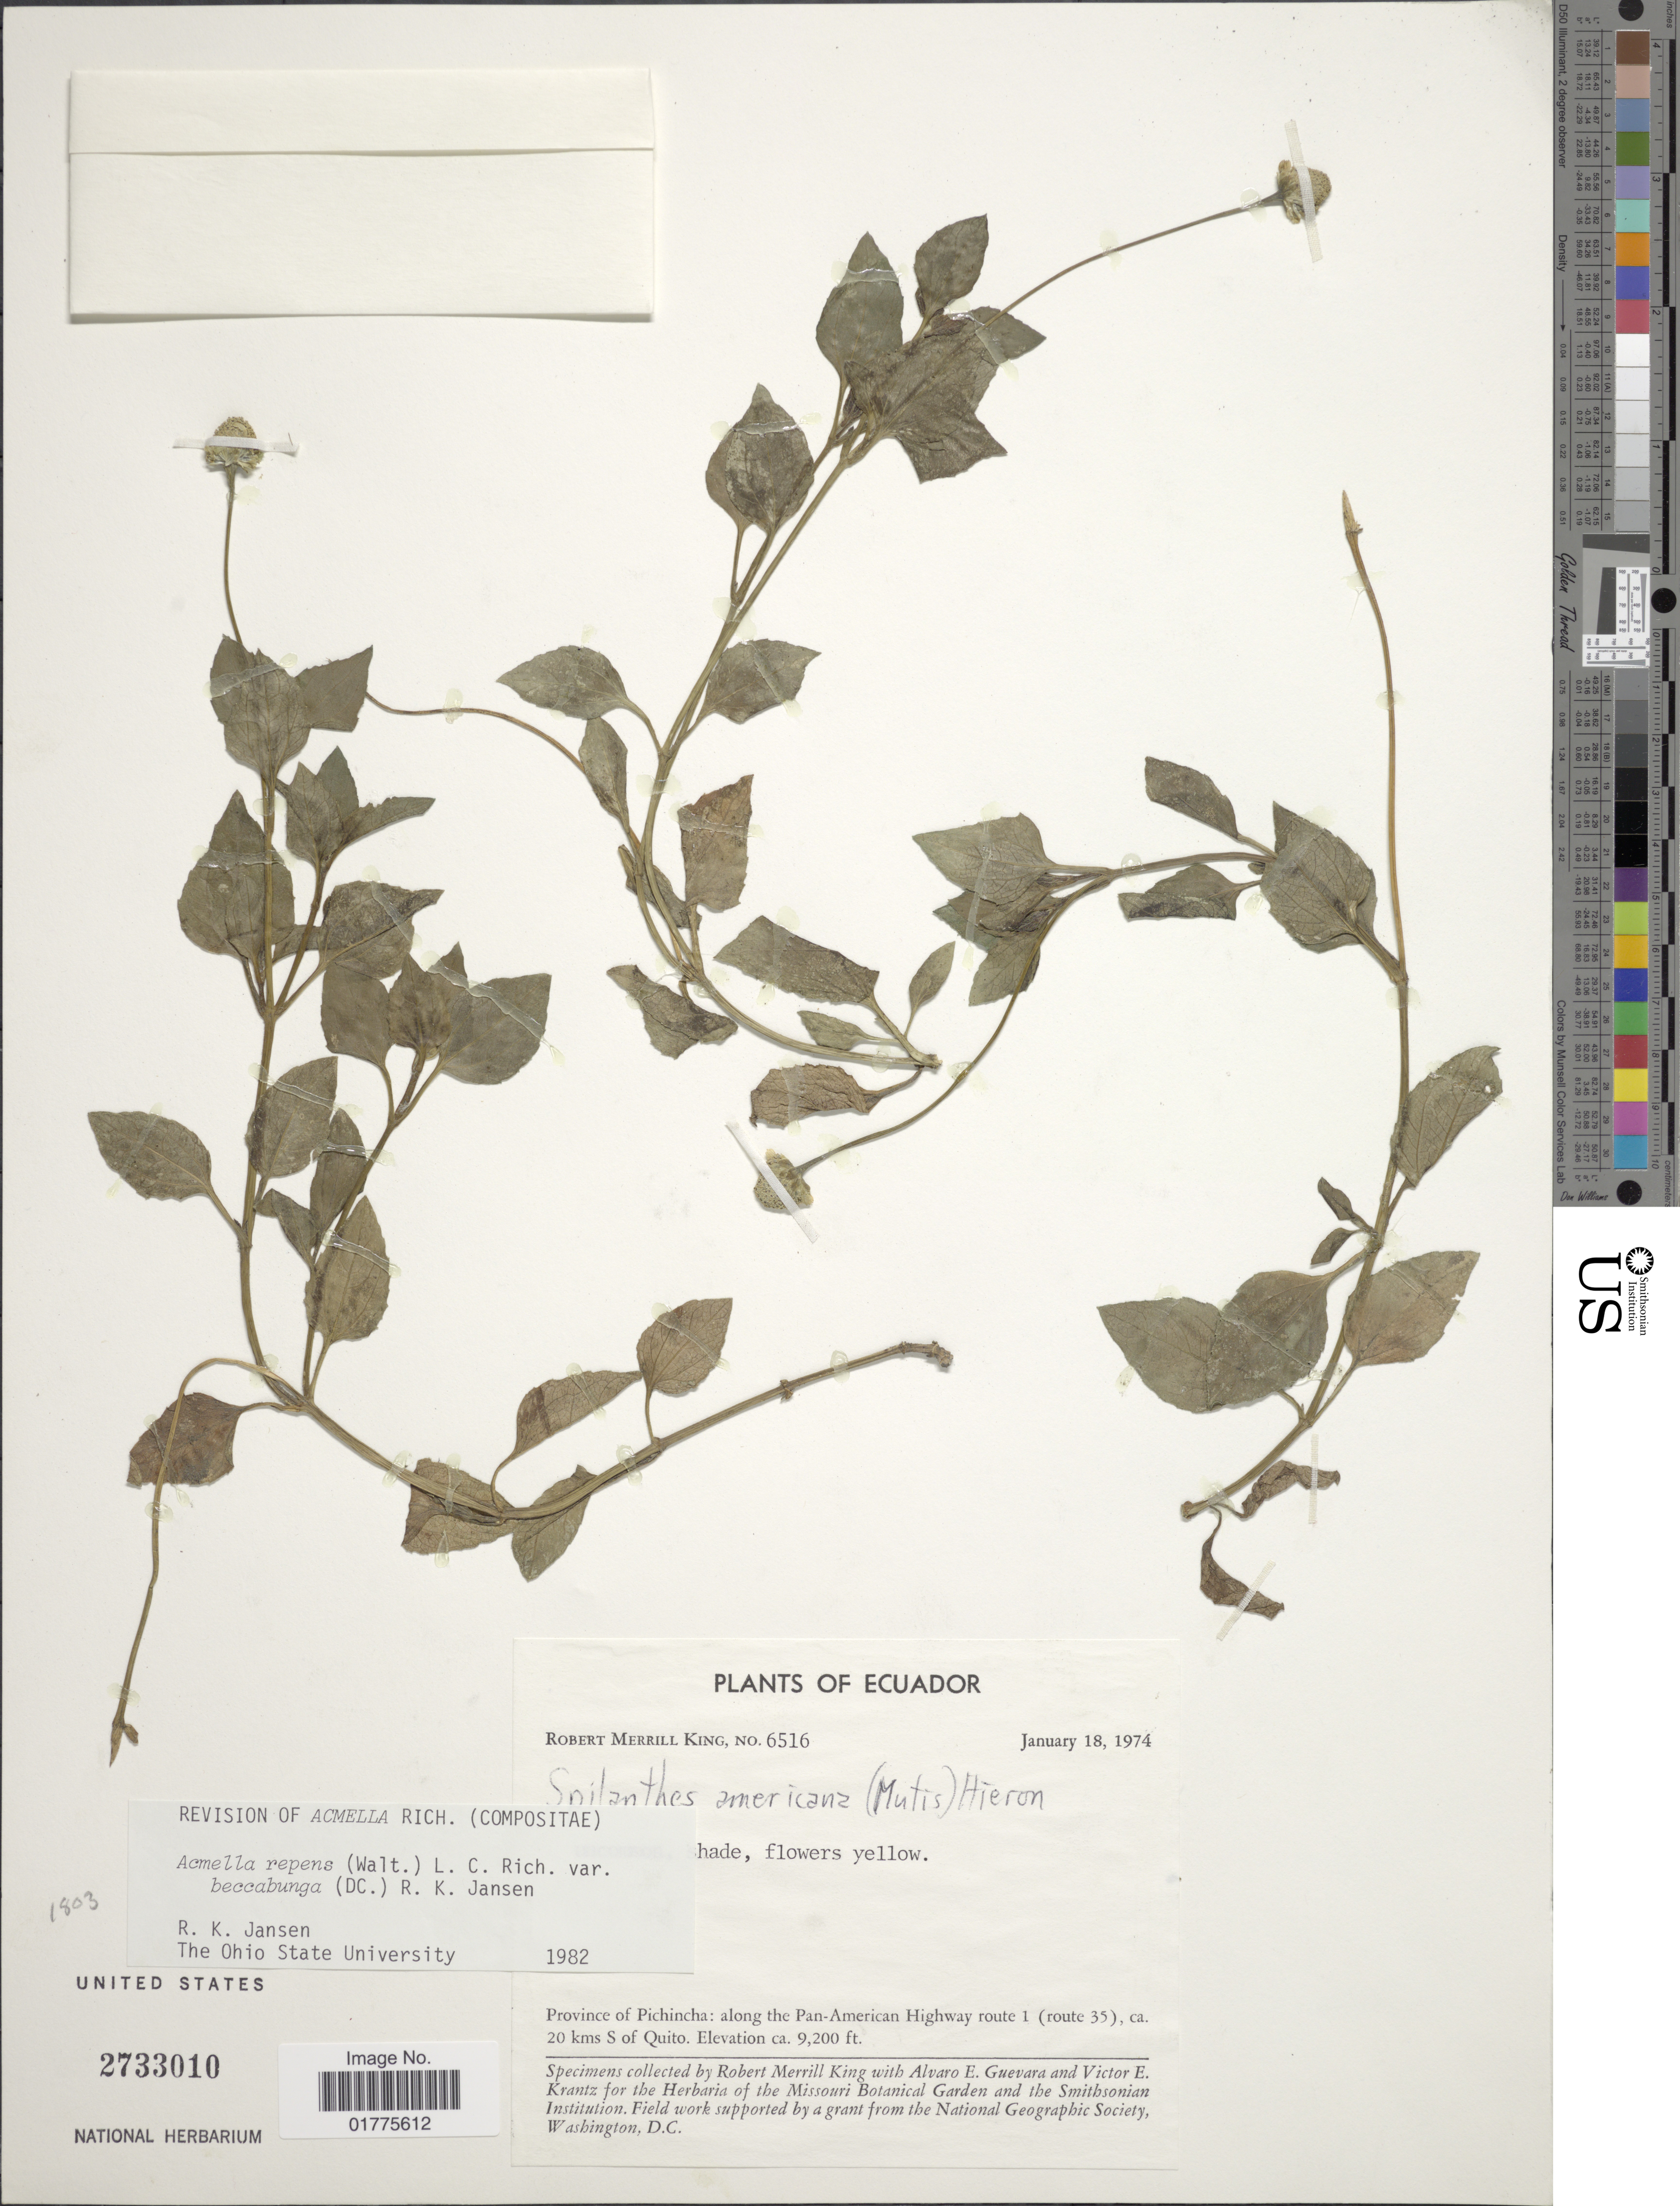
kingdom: Plantae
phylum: Tracheophyta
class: Magnoliopsida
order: Asterales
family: Asteraceae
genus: Acmella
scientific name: Acmella repens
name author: (Walter) Rich.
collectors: R. M. King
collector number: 6516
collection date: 1974-01-18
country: Ecuador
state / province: Pichincha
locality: Along the Pan-American Highway route 1 (route 35), ca. 20 kms S of Quito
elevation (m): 2804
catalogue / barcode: US 2733010